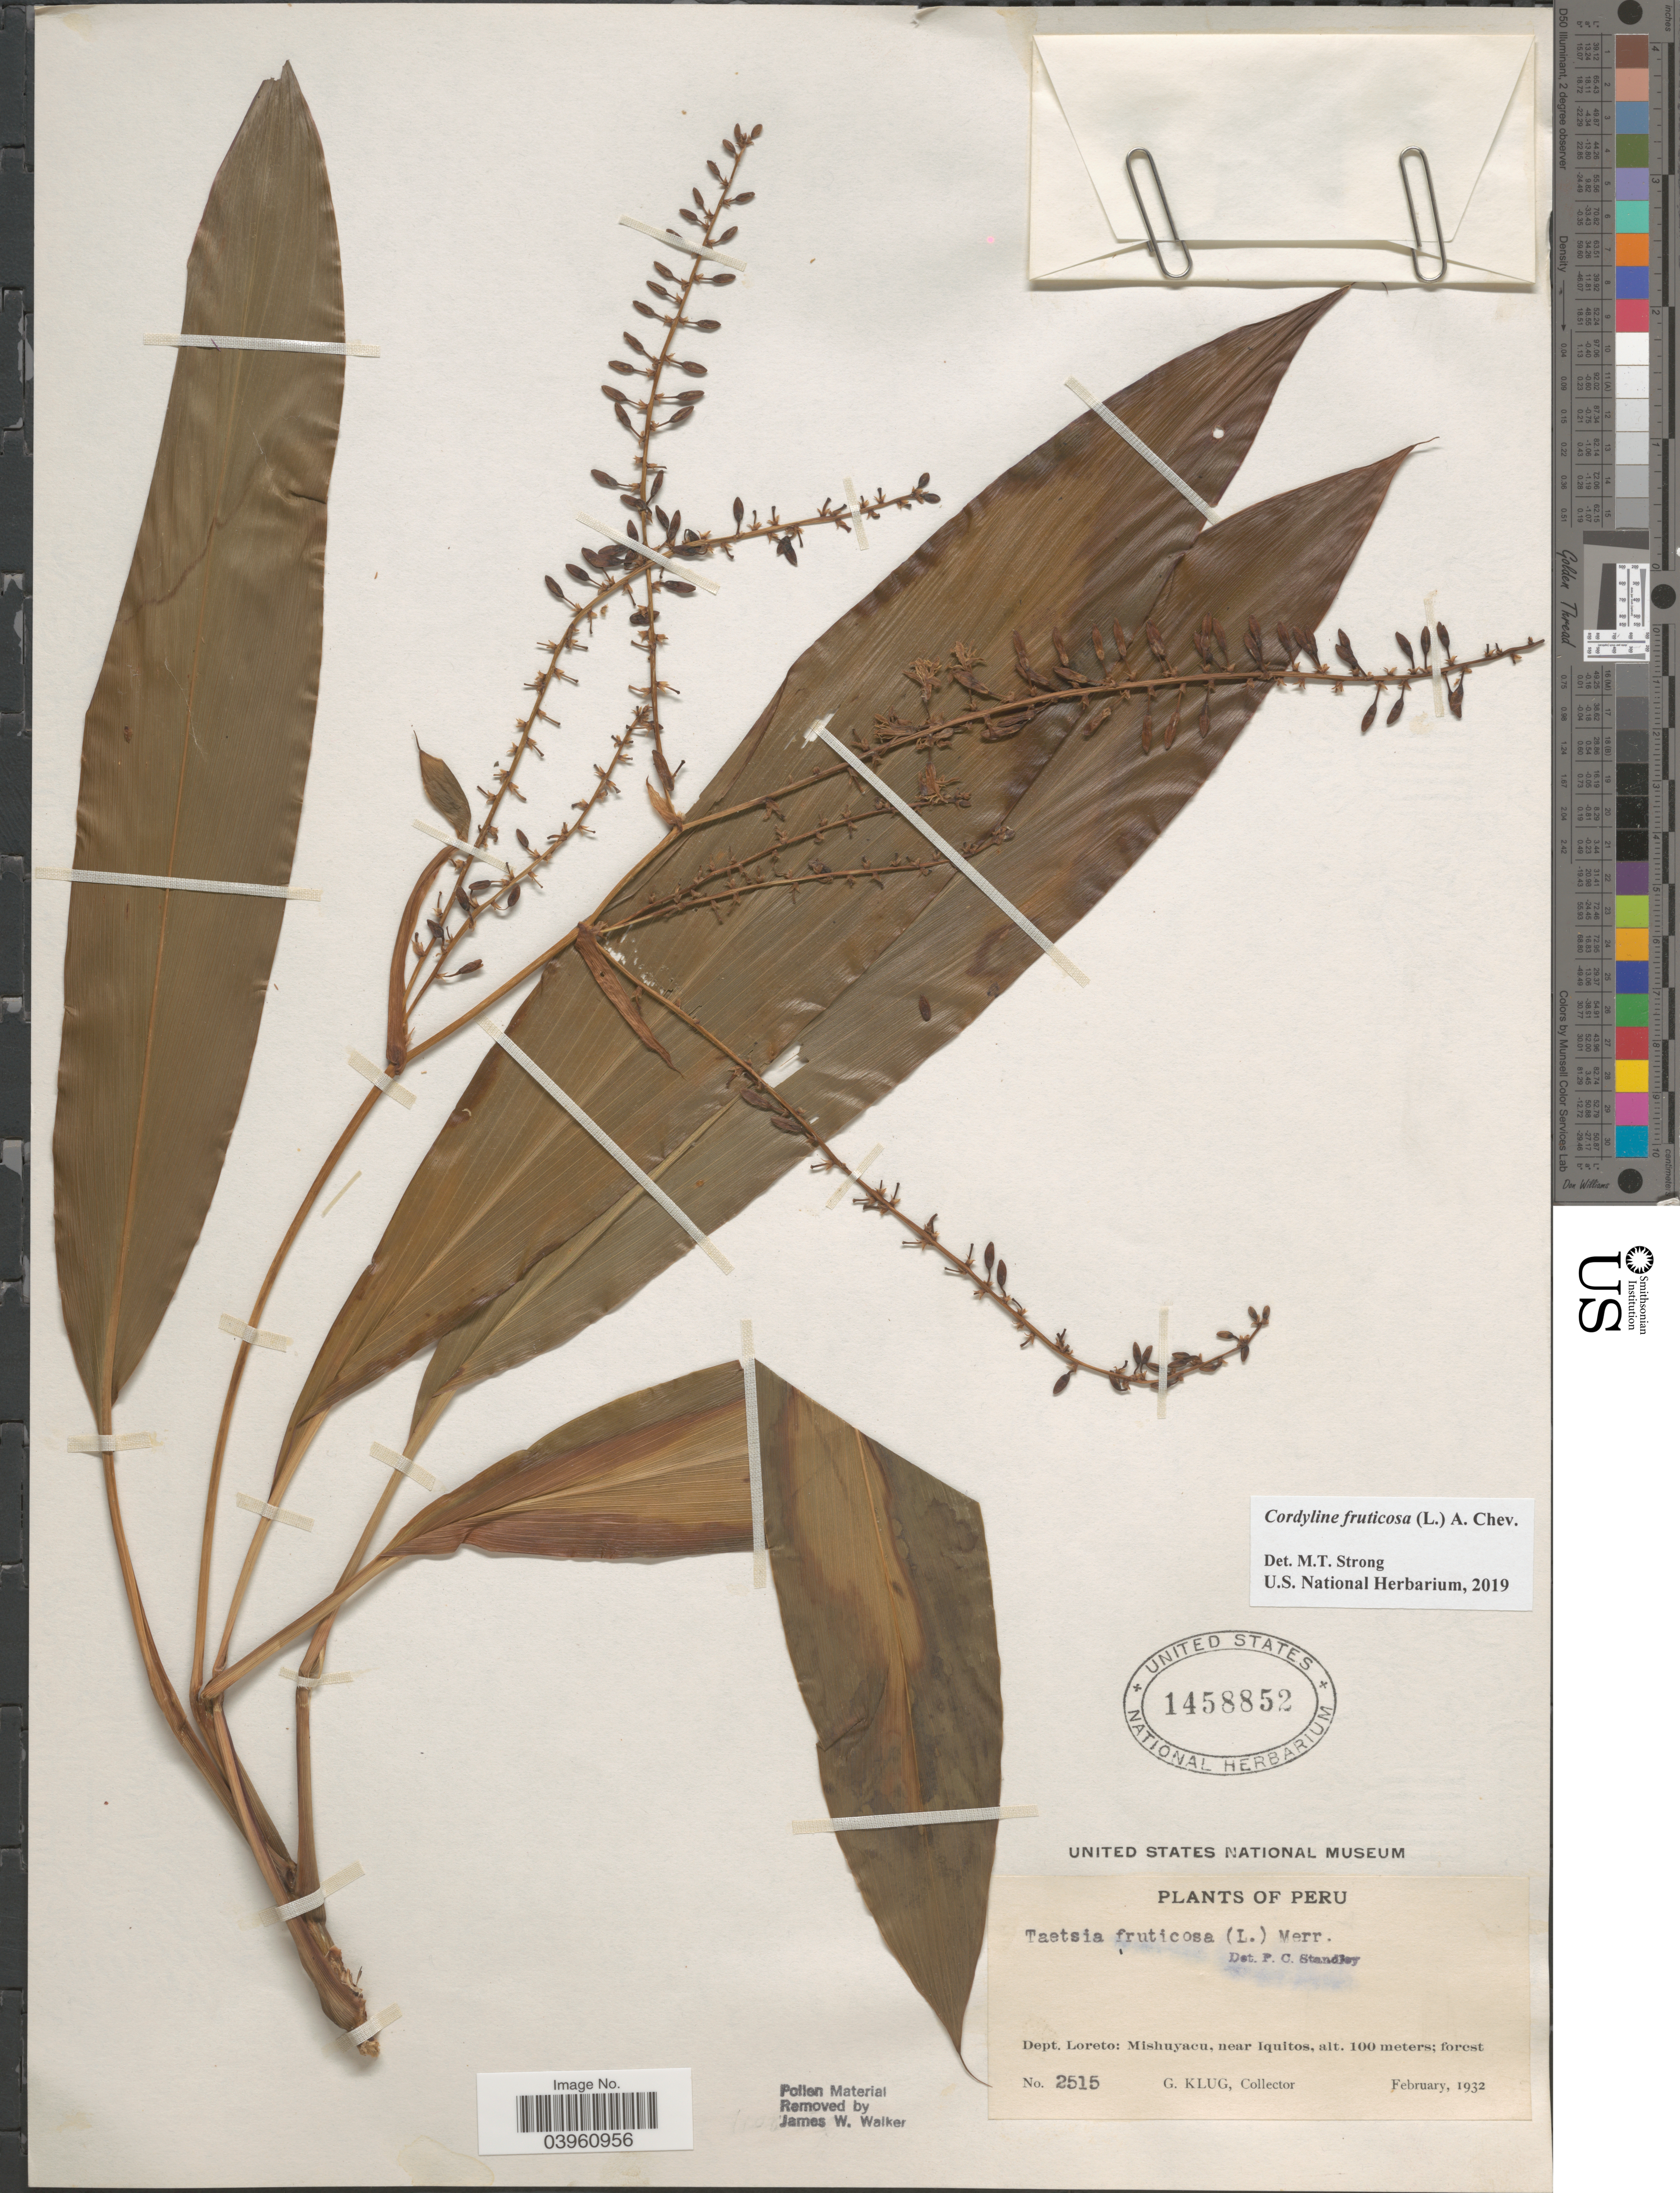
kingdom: Plantae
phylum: Tracheophyta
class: Liliopsida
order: Asparagales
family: Asparagaceae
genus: Cordyline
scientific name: Cordyline fruticosa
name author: (L.) A. Chev.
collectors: G. Klug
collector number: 2515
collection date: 1932-02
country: Peru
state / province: Loreto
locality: Dept. Loreto: Mishuyacu, near Iquitos.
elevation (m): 100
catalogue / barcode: US 1458852